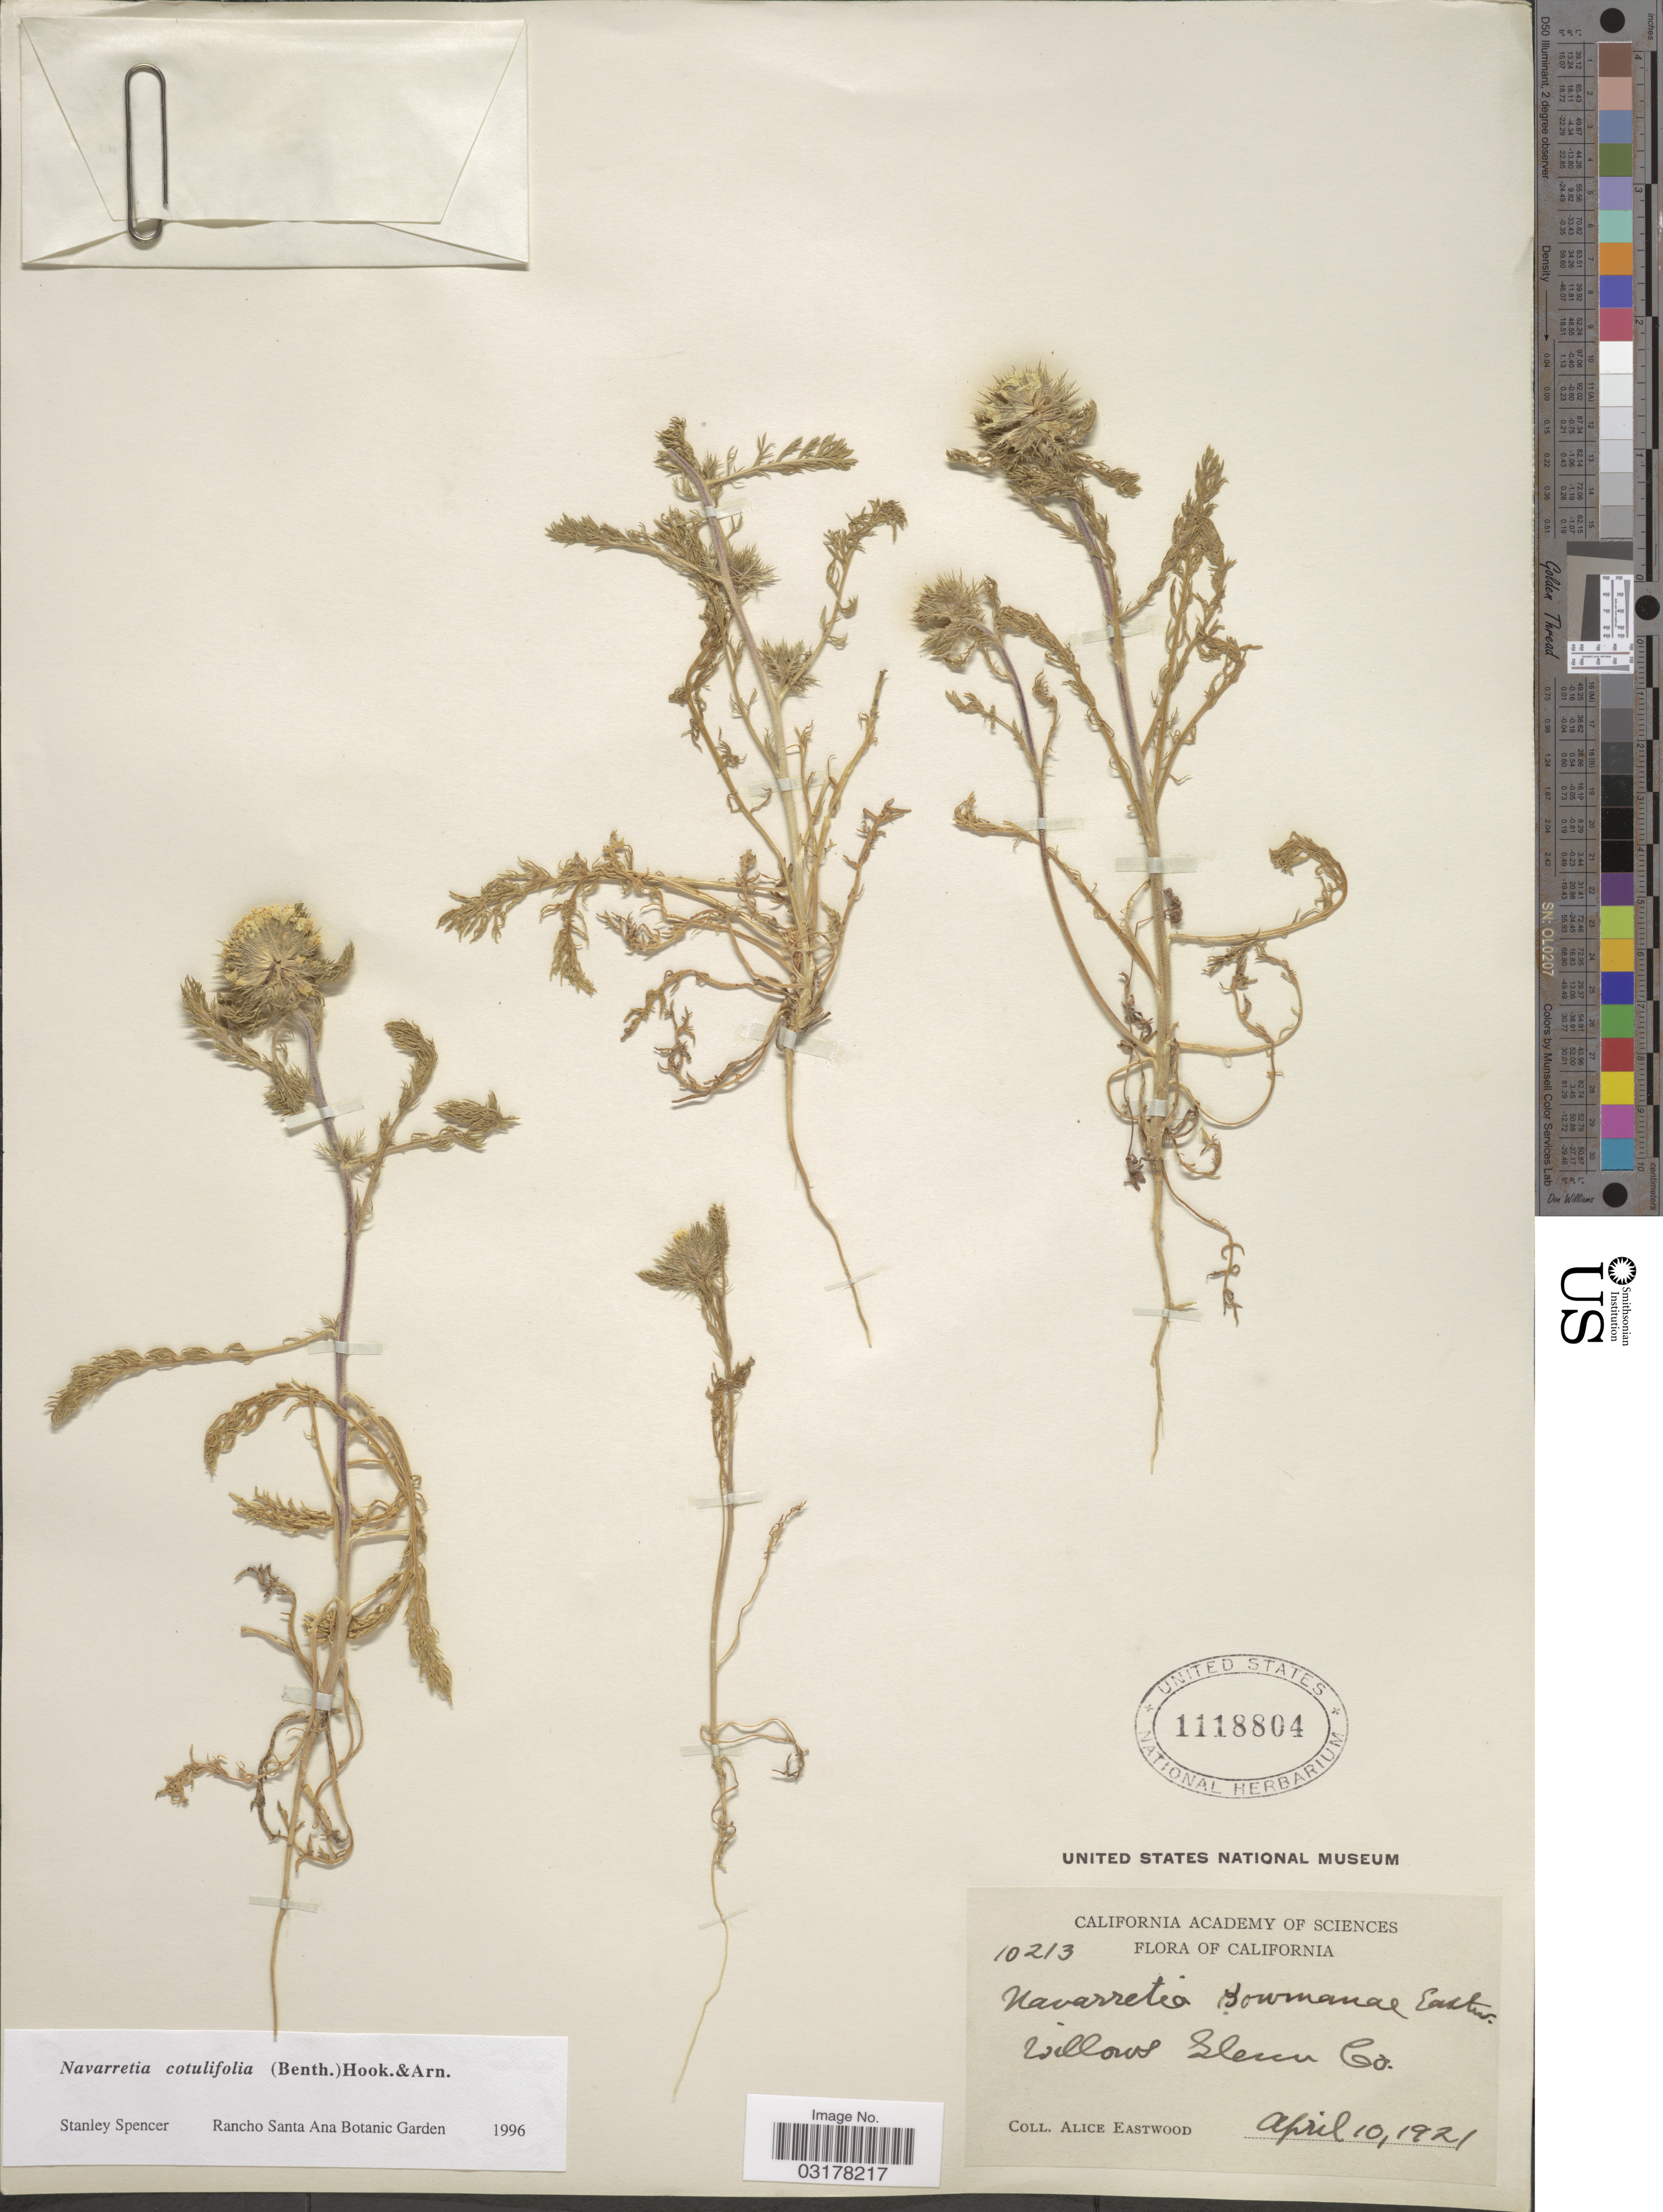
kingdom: Plantae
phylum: Tracheophyta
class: Magnoliopsida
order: Ericales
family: Polemoniaceae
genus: Navarretia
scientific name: Navarretia cotulifolia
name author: (Benth.) Hook. & Arn.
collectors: A. Eastwood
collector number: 10213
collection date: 1921-04-10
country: United States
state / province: California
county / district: Glenn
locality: Willows Glenn Co.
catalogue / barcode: US 1118804